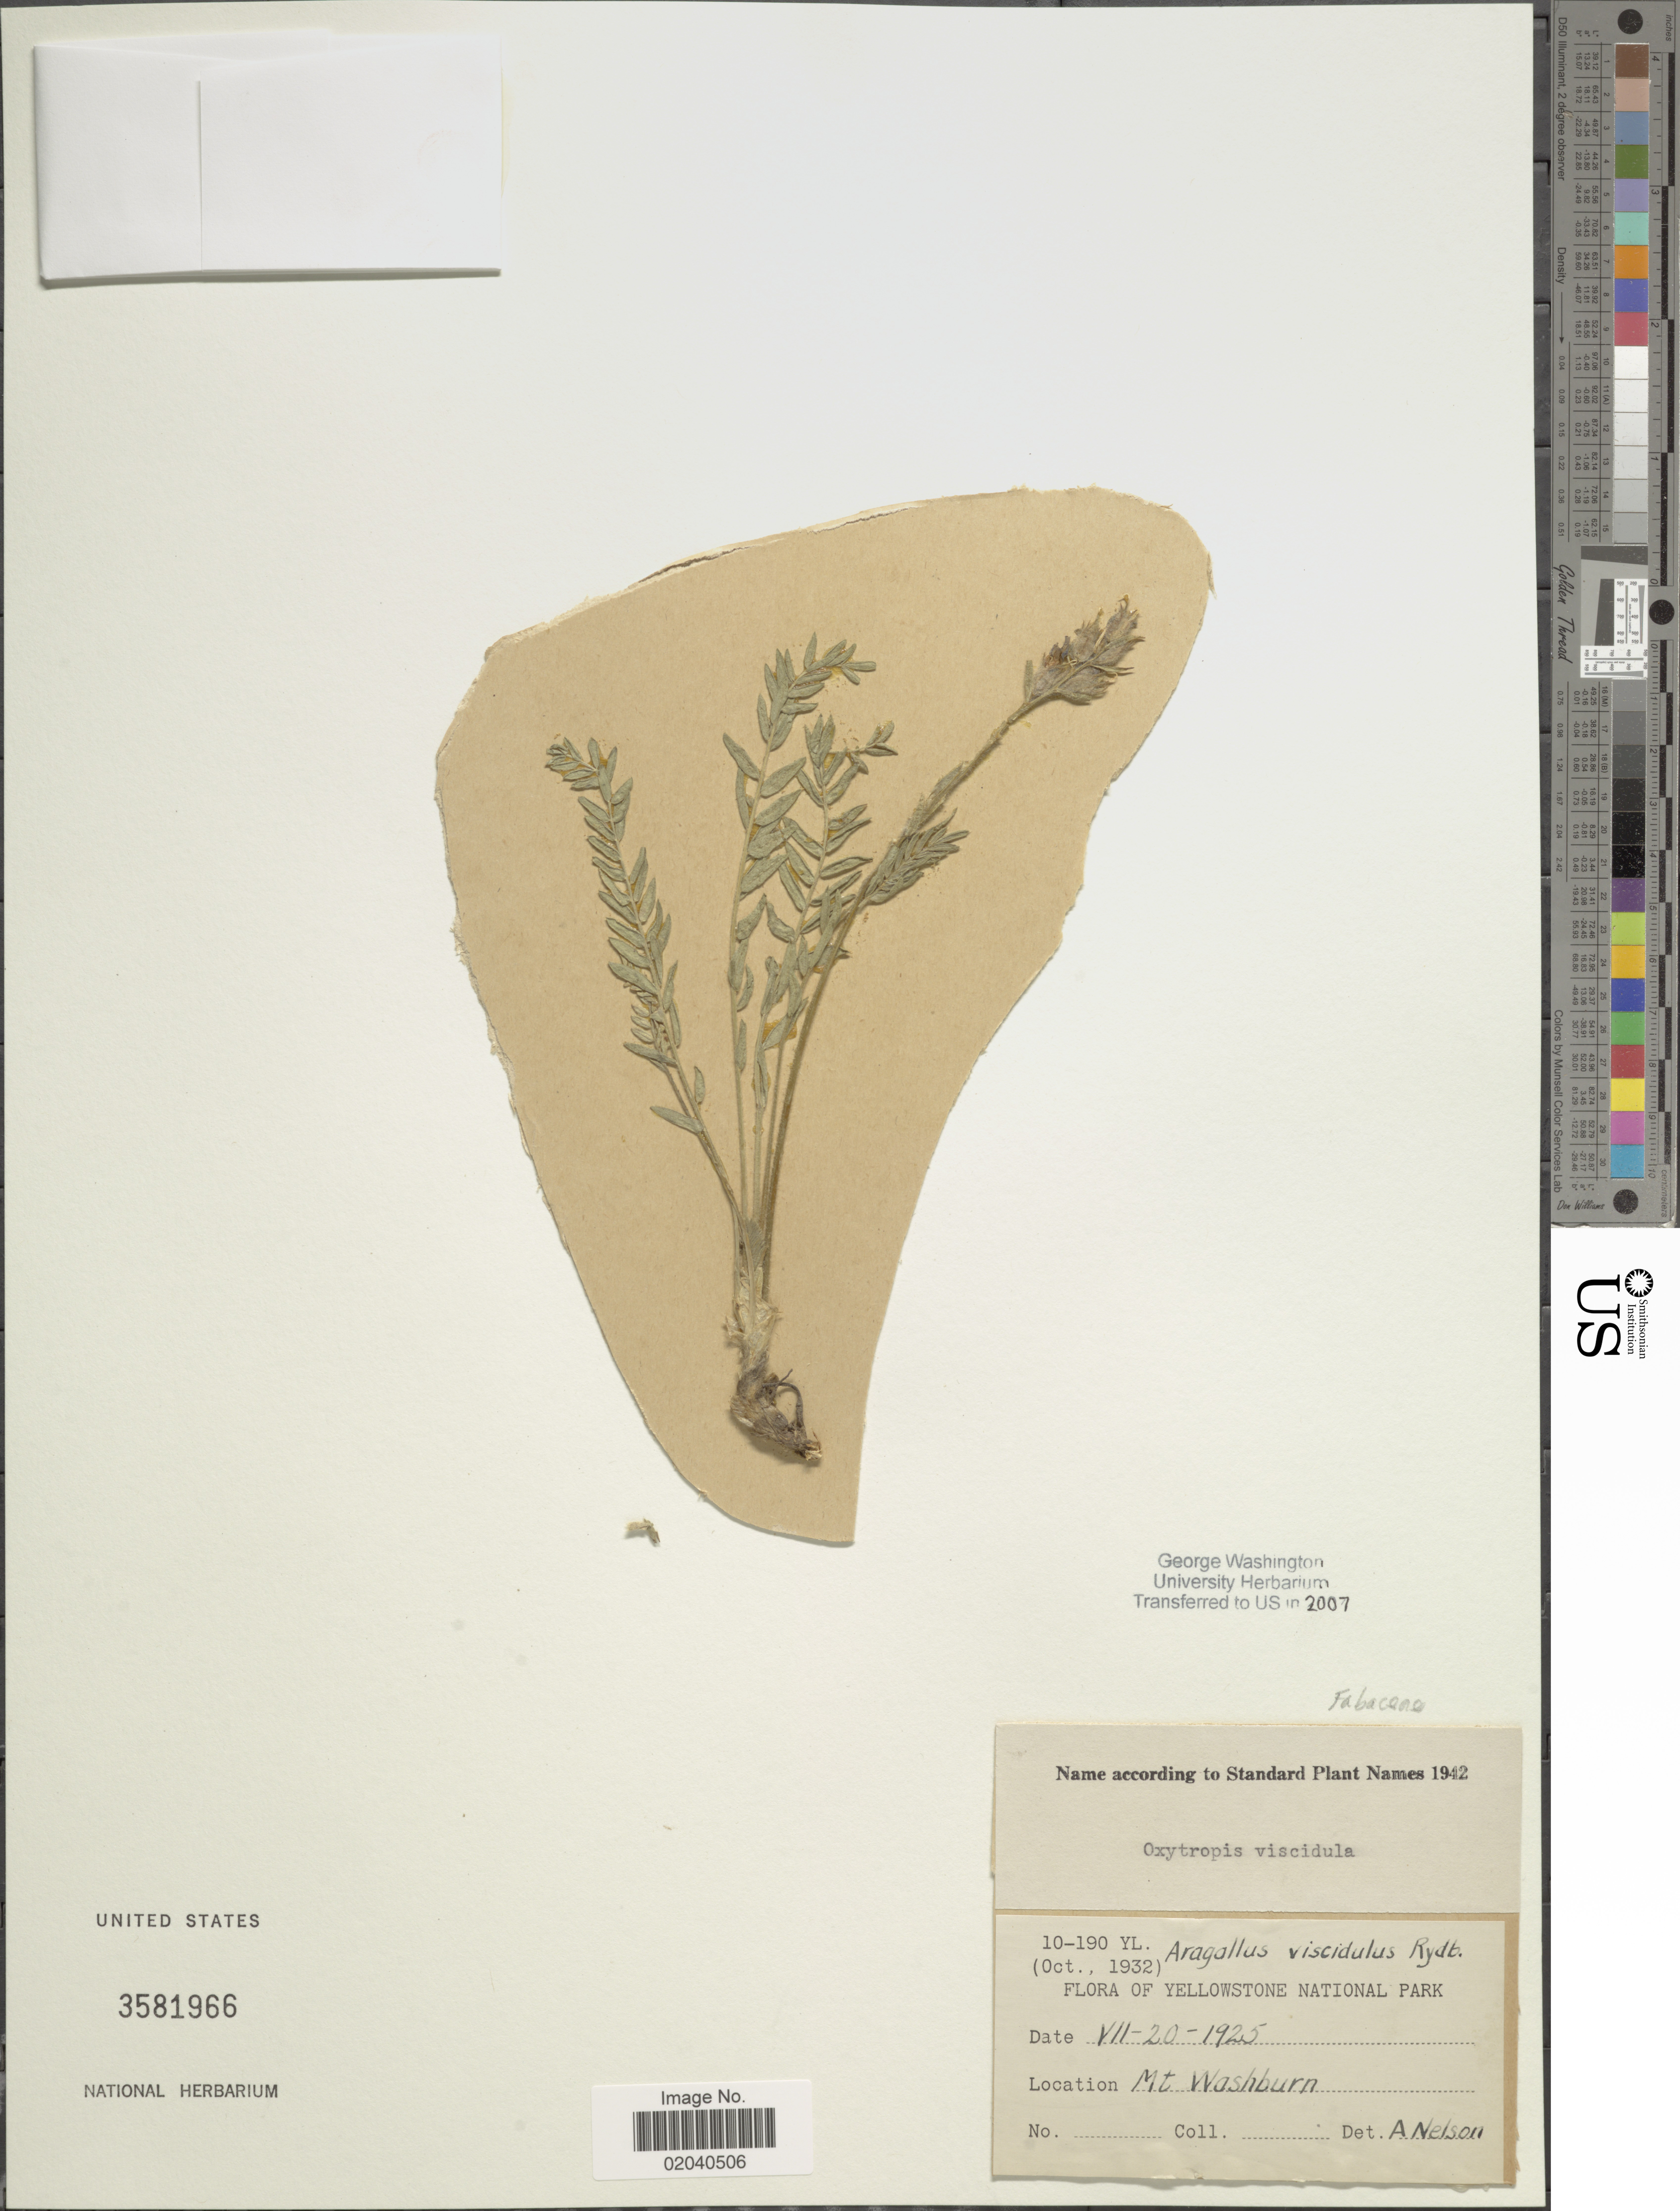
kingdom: Plantae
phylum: Tracheophyta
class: Magnoliopsida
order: Fabales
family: Fabaceae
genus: Oxytropis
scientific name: Oxytropis viscida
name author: Nutt.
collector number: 10-190YL?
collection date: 1925-07-20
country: United States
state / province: Wyoming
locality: Yellowstone National Park, Mt. Washburn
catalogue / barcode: US 3581966